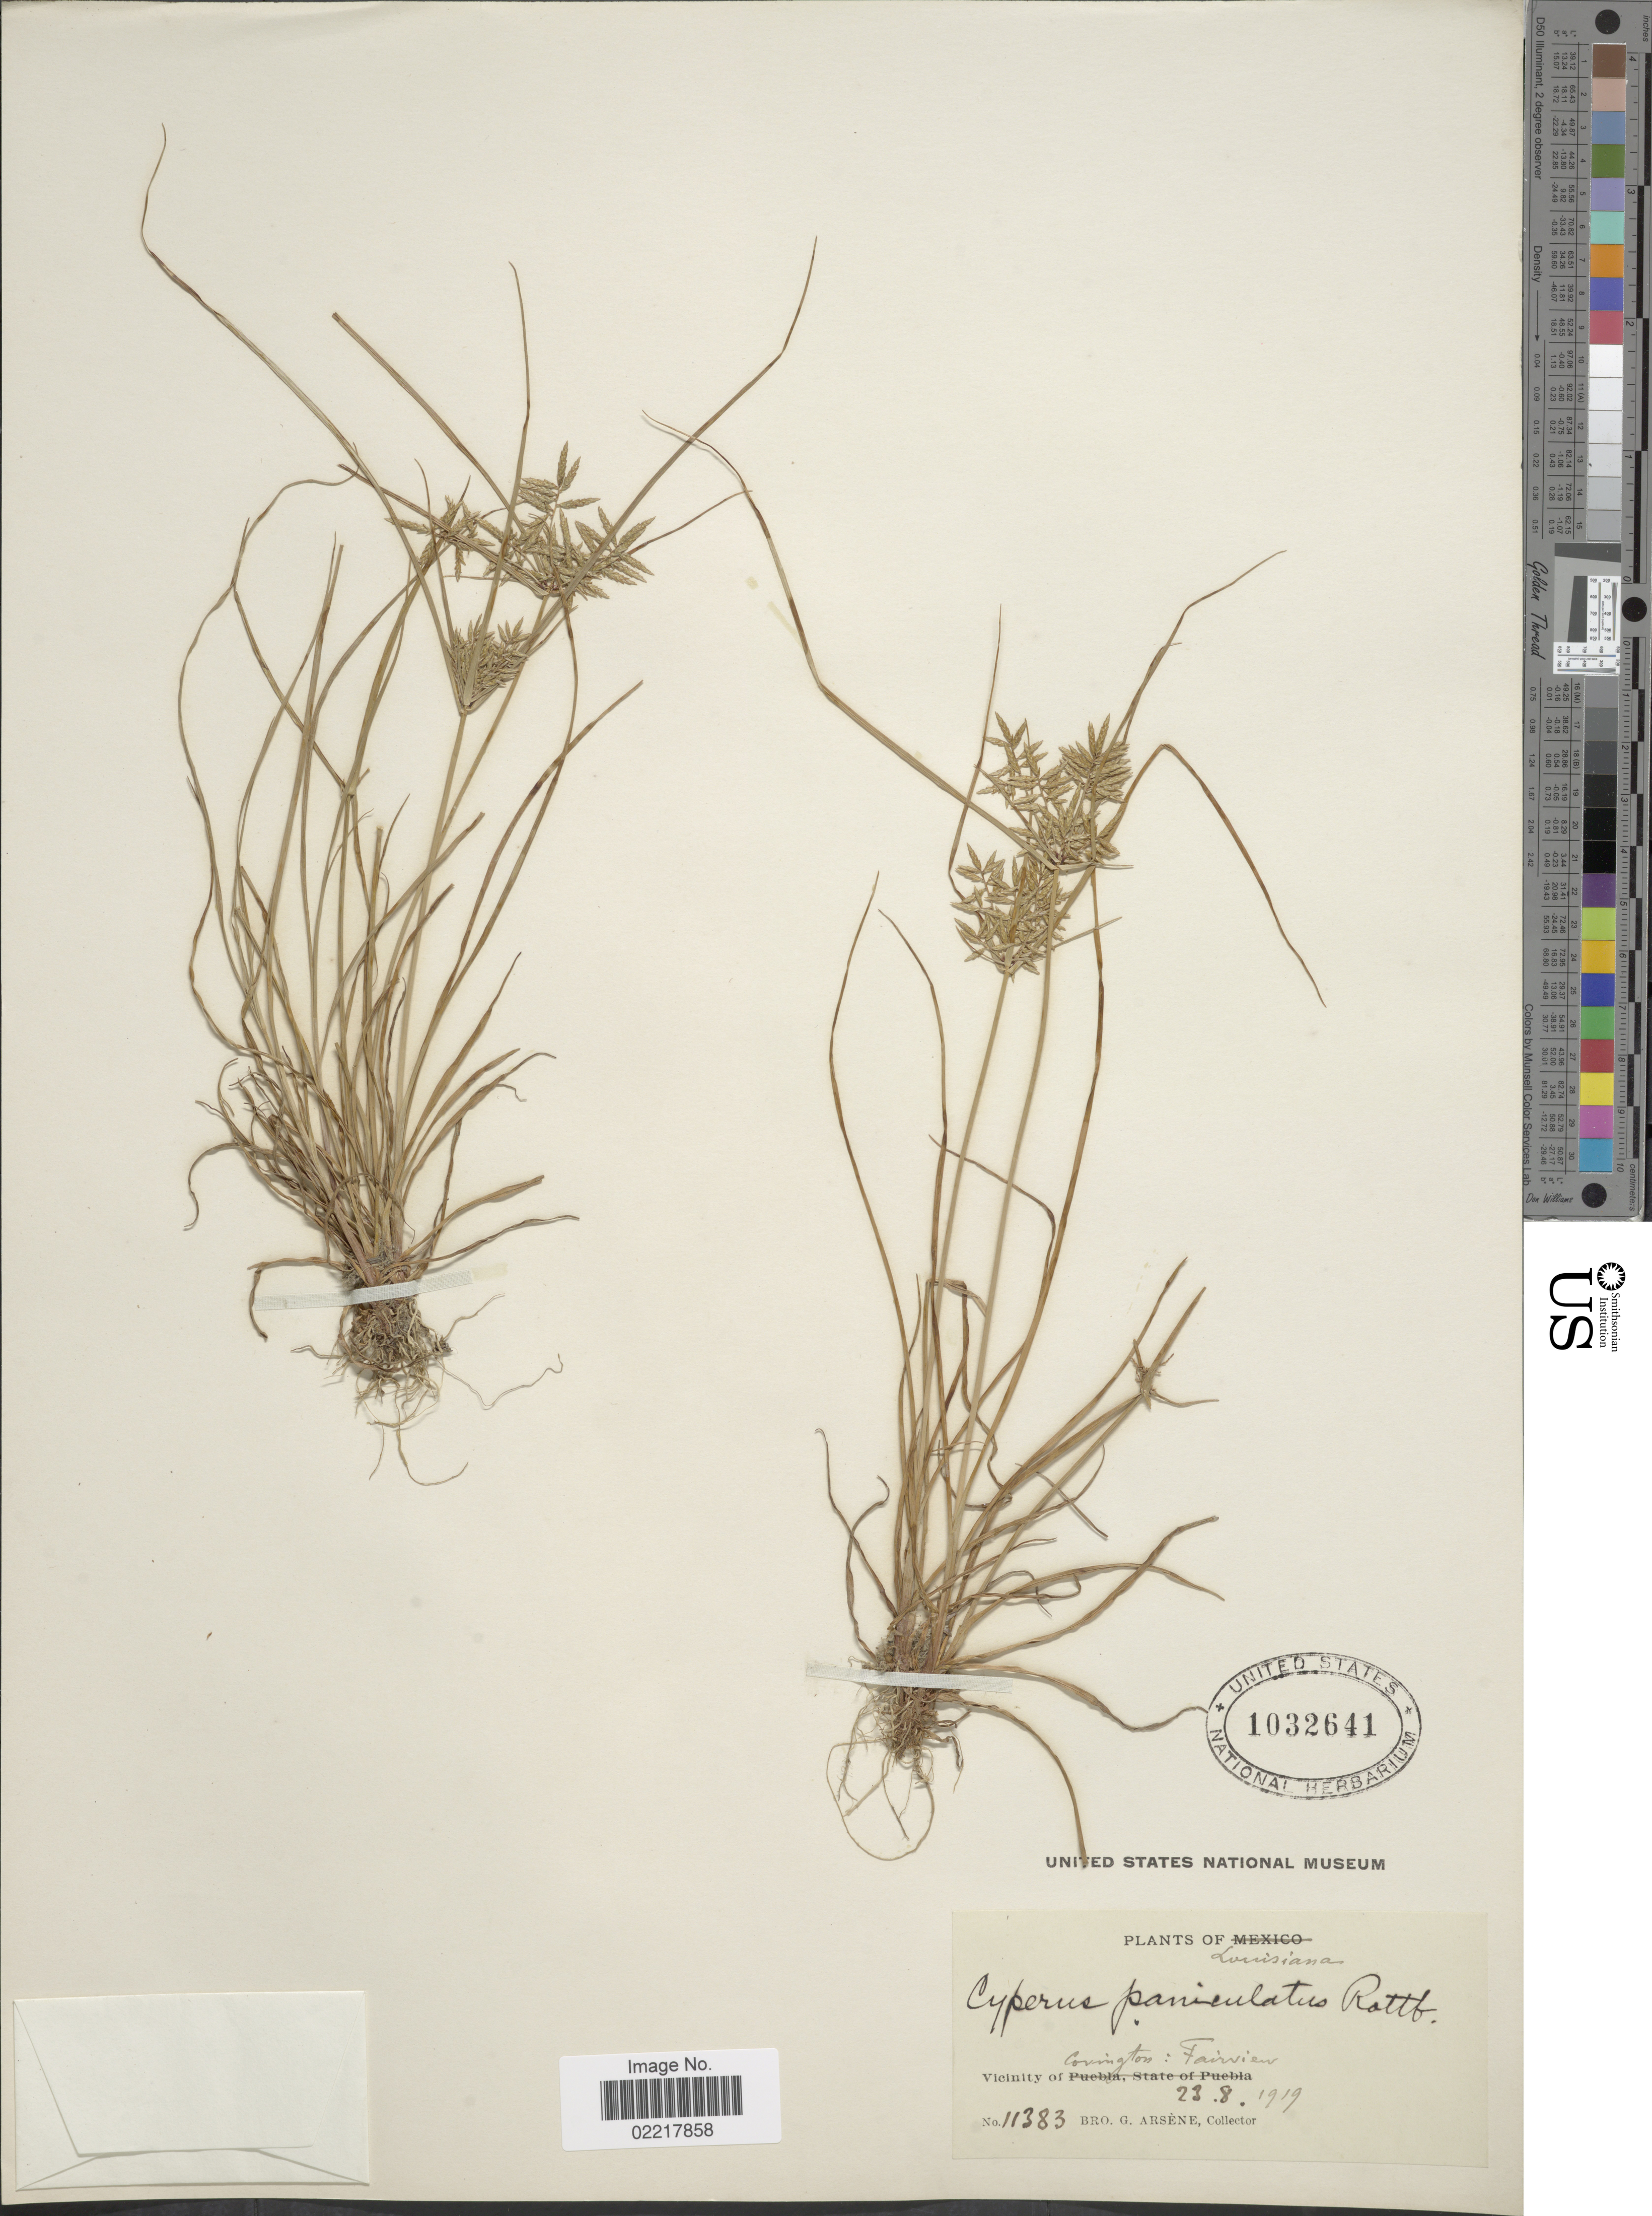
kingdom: Plantae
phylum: Tracheophyta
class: Liliopsida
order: Poales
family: Cyperaceae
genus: Cyperus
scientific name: Cyperus polystachyos var. texensis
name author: (Torr.) Fernald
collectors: Bro. G. Arsène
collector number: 11383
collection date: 1919-08-23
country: United States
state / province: Louisiana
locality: Vicinity of Covington: Fairview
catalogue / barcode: US 1032641